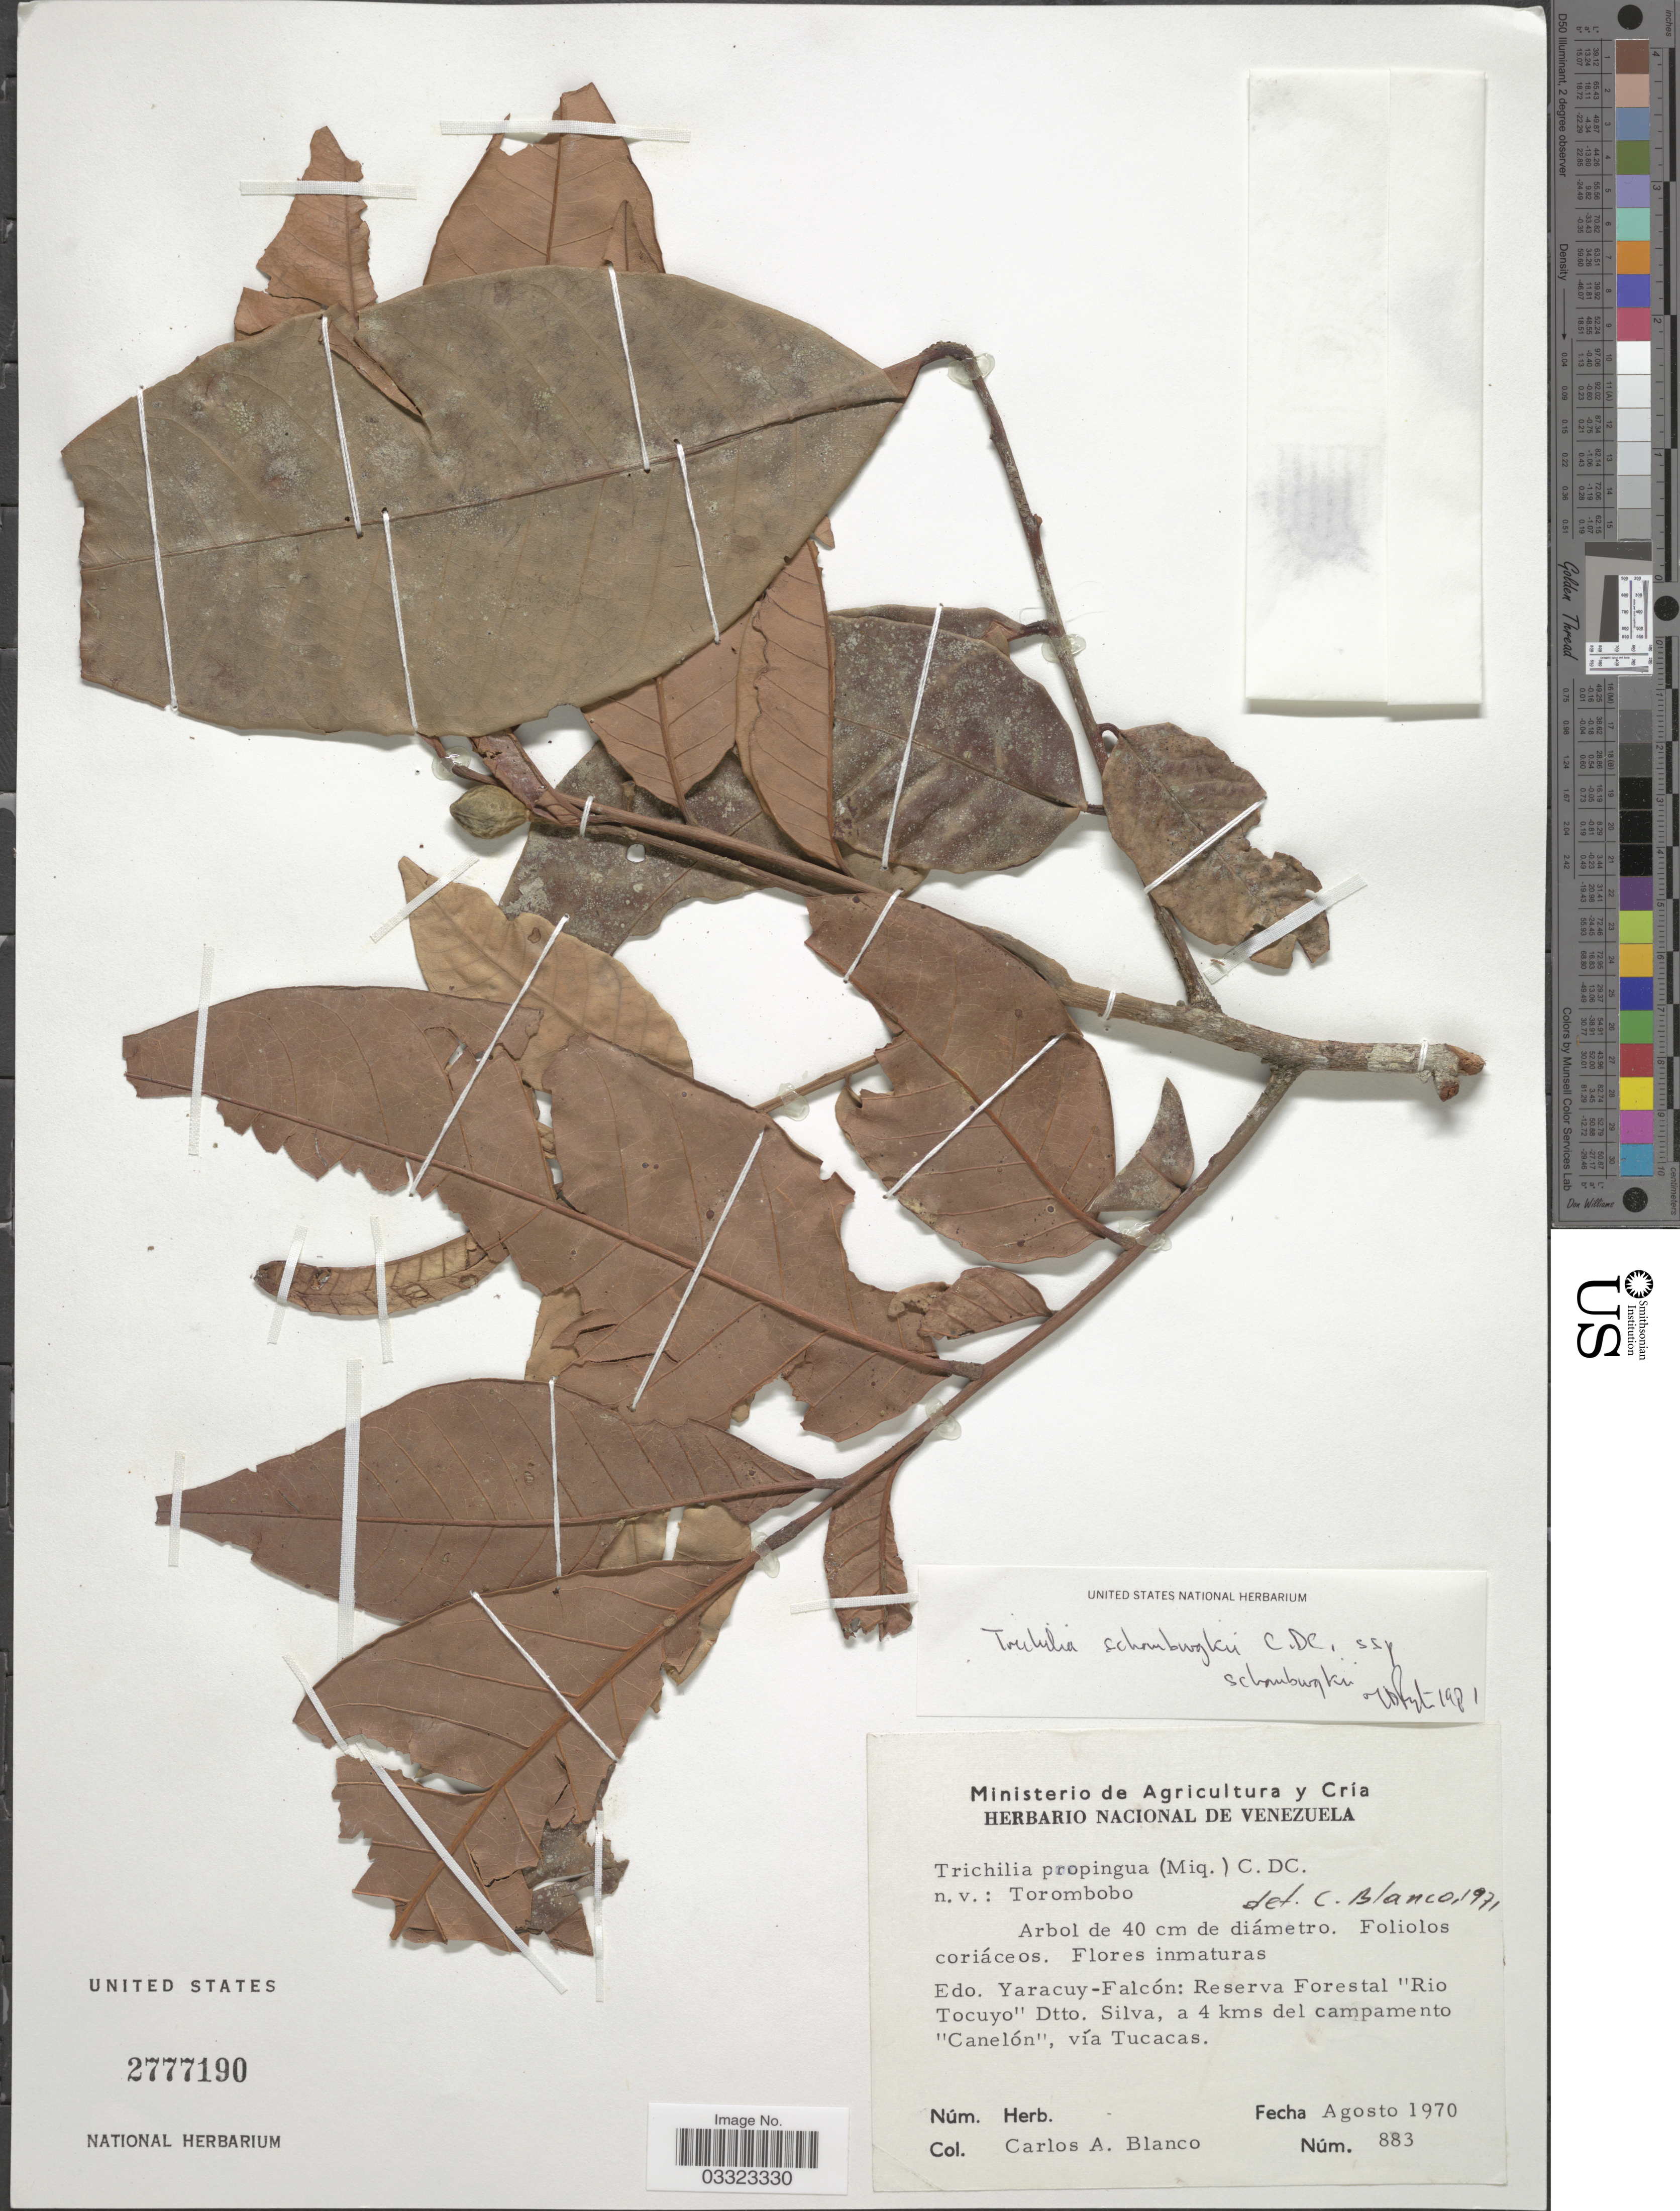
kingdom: Plantae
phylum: Tracheophyta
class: Magnoliopsida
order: Sapindales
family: Meliaceae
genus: Trichilia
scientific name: Trichilia schomburgkii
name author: C. DC.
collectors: C. A. Blanco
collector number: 883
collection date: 1970-08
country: Venezuela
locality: Edo. Yaracuy-Falcón: Reserva Florestal "Rio Tocuyo" Dtto. Silva, a 4 kms del campamento "Canelón", vía Tucacas.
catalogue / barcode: US 2777190